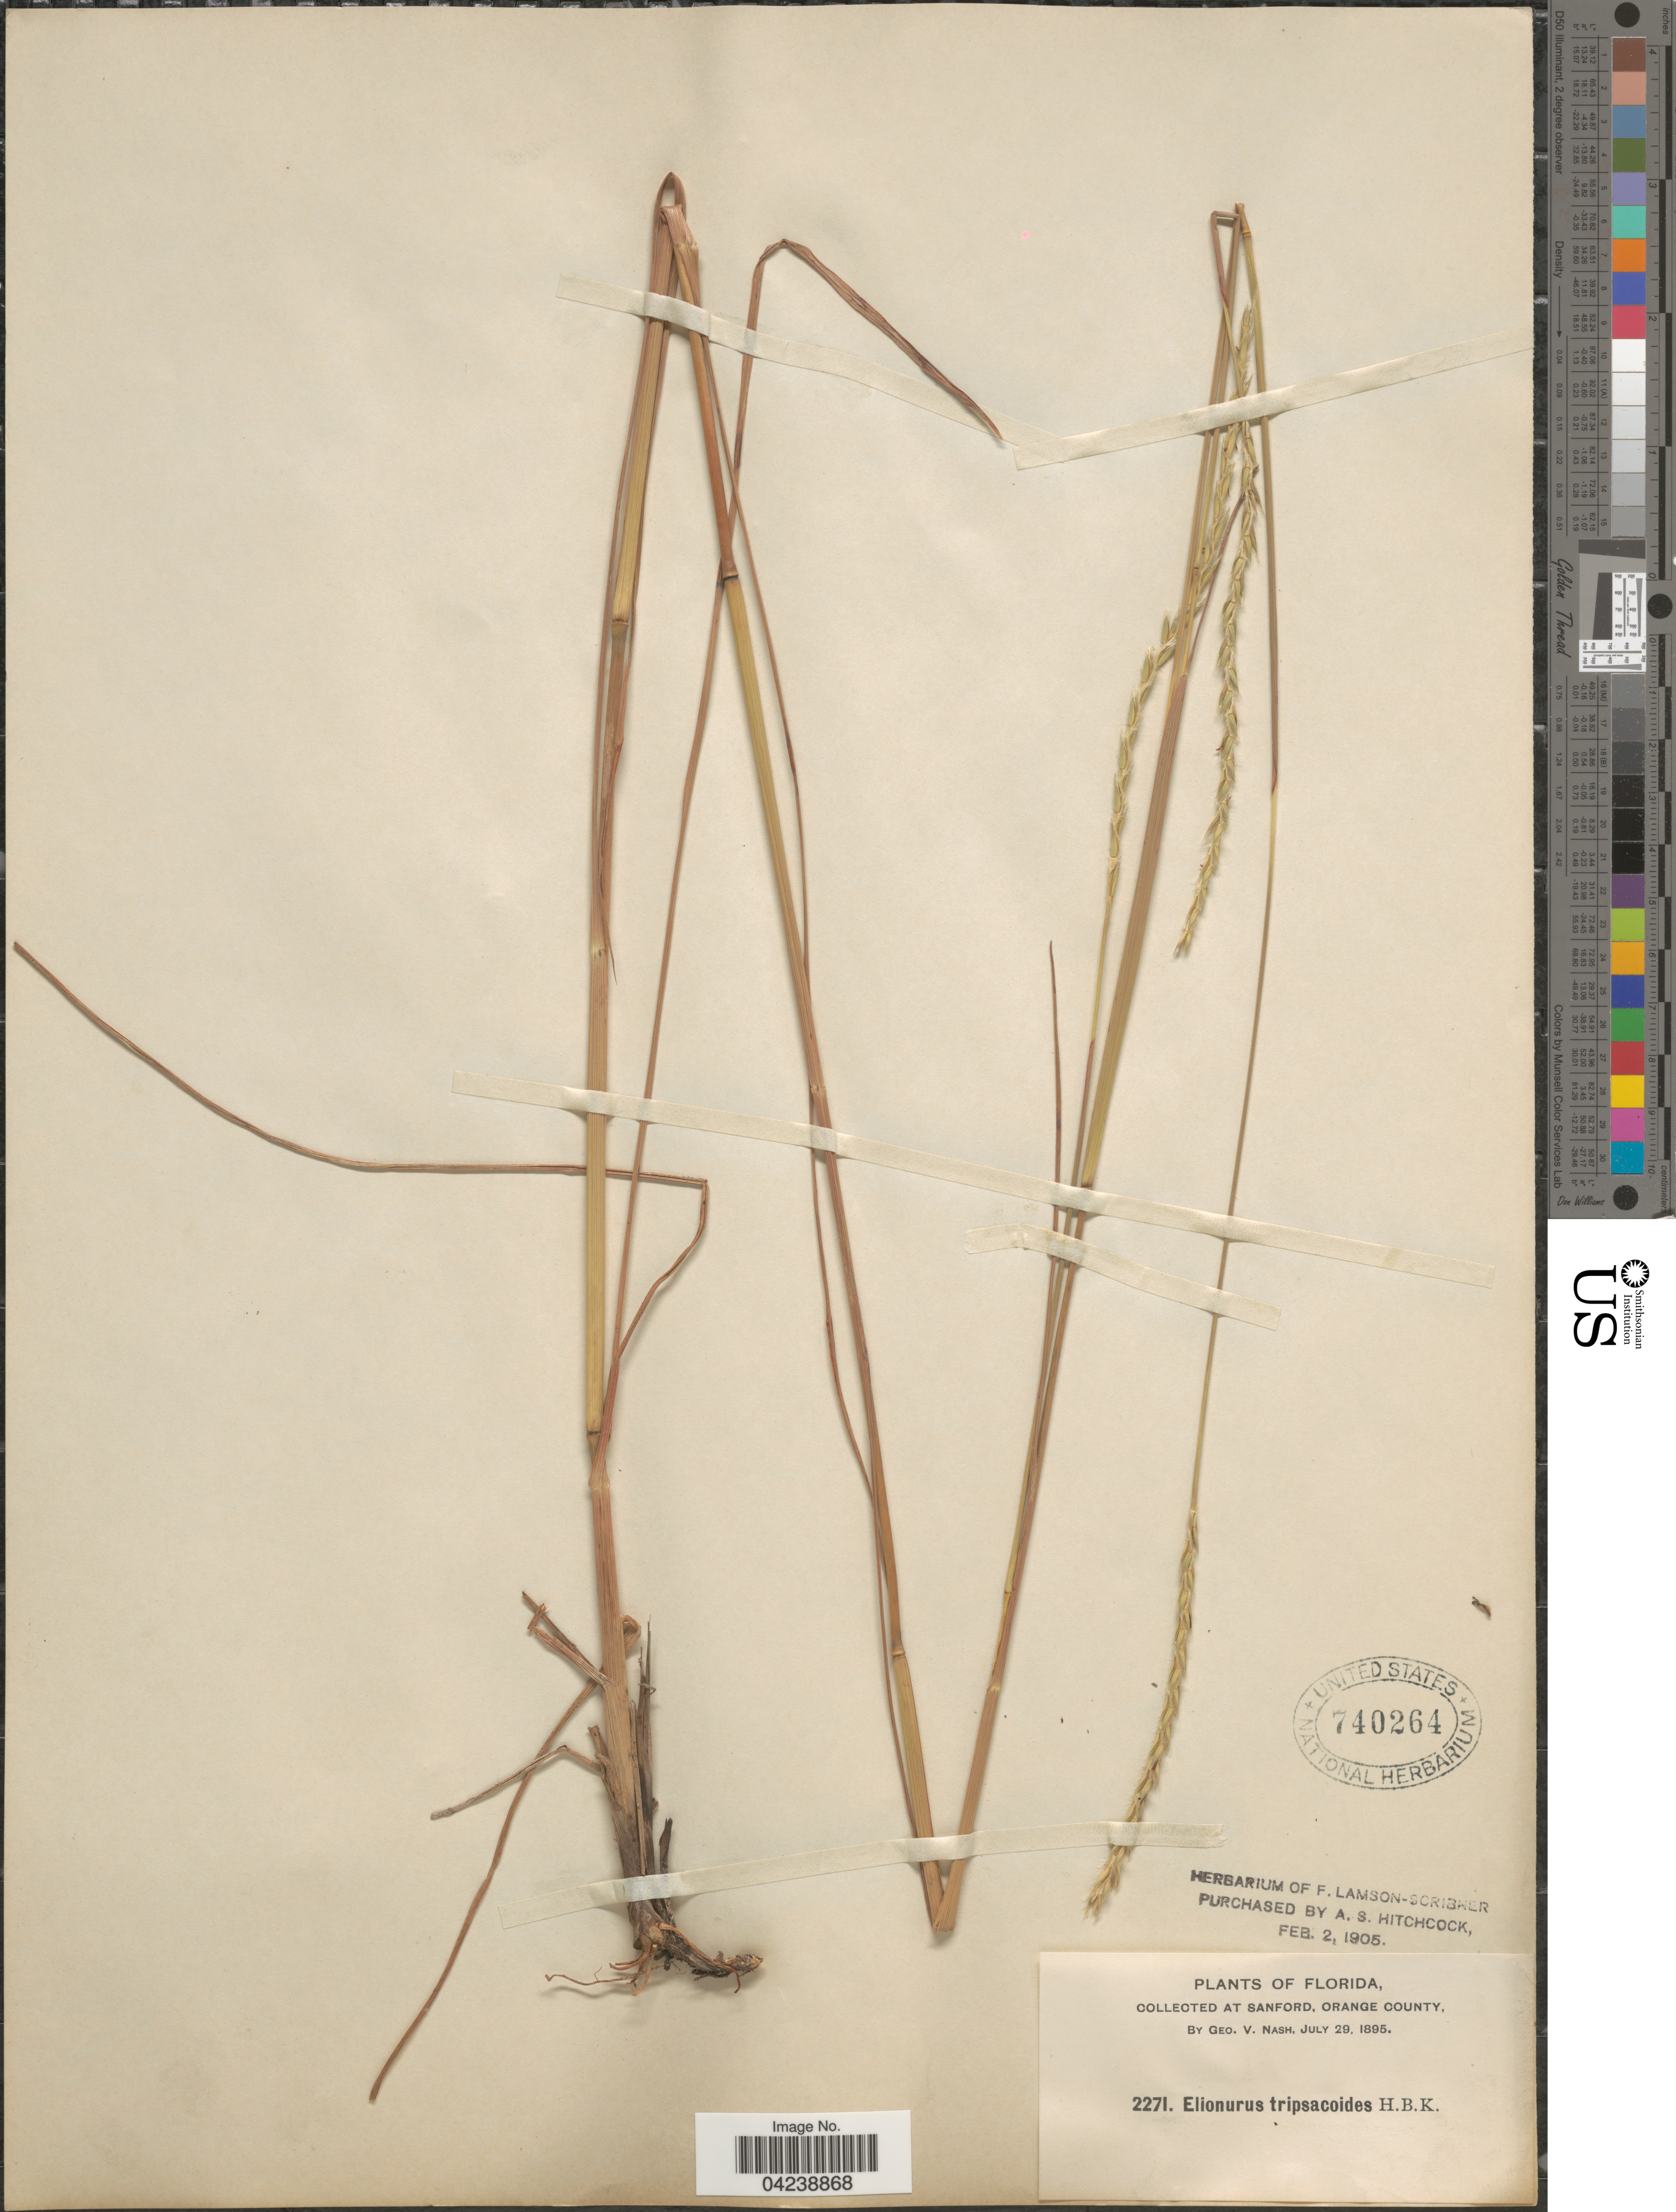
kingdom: Plantae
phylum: Tracheophyta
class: Liliopsida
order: Poales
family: Poaceae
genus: Elionurus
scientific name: Elionurus tripsacoides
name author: Humb. & Bonpl. ex Willd.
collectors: G. V. Nash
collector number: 2271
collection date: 1895-07-29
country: United States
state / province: Florida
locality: At Sanford, Orange County.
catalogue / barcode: US 740264